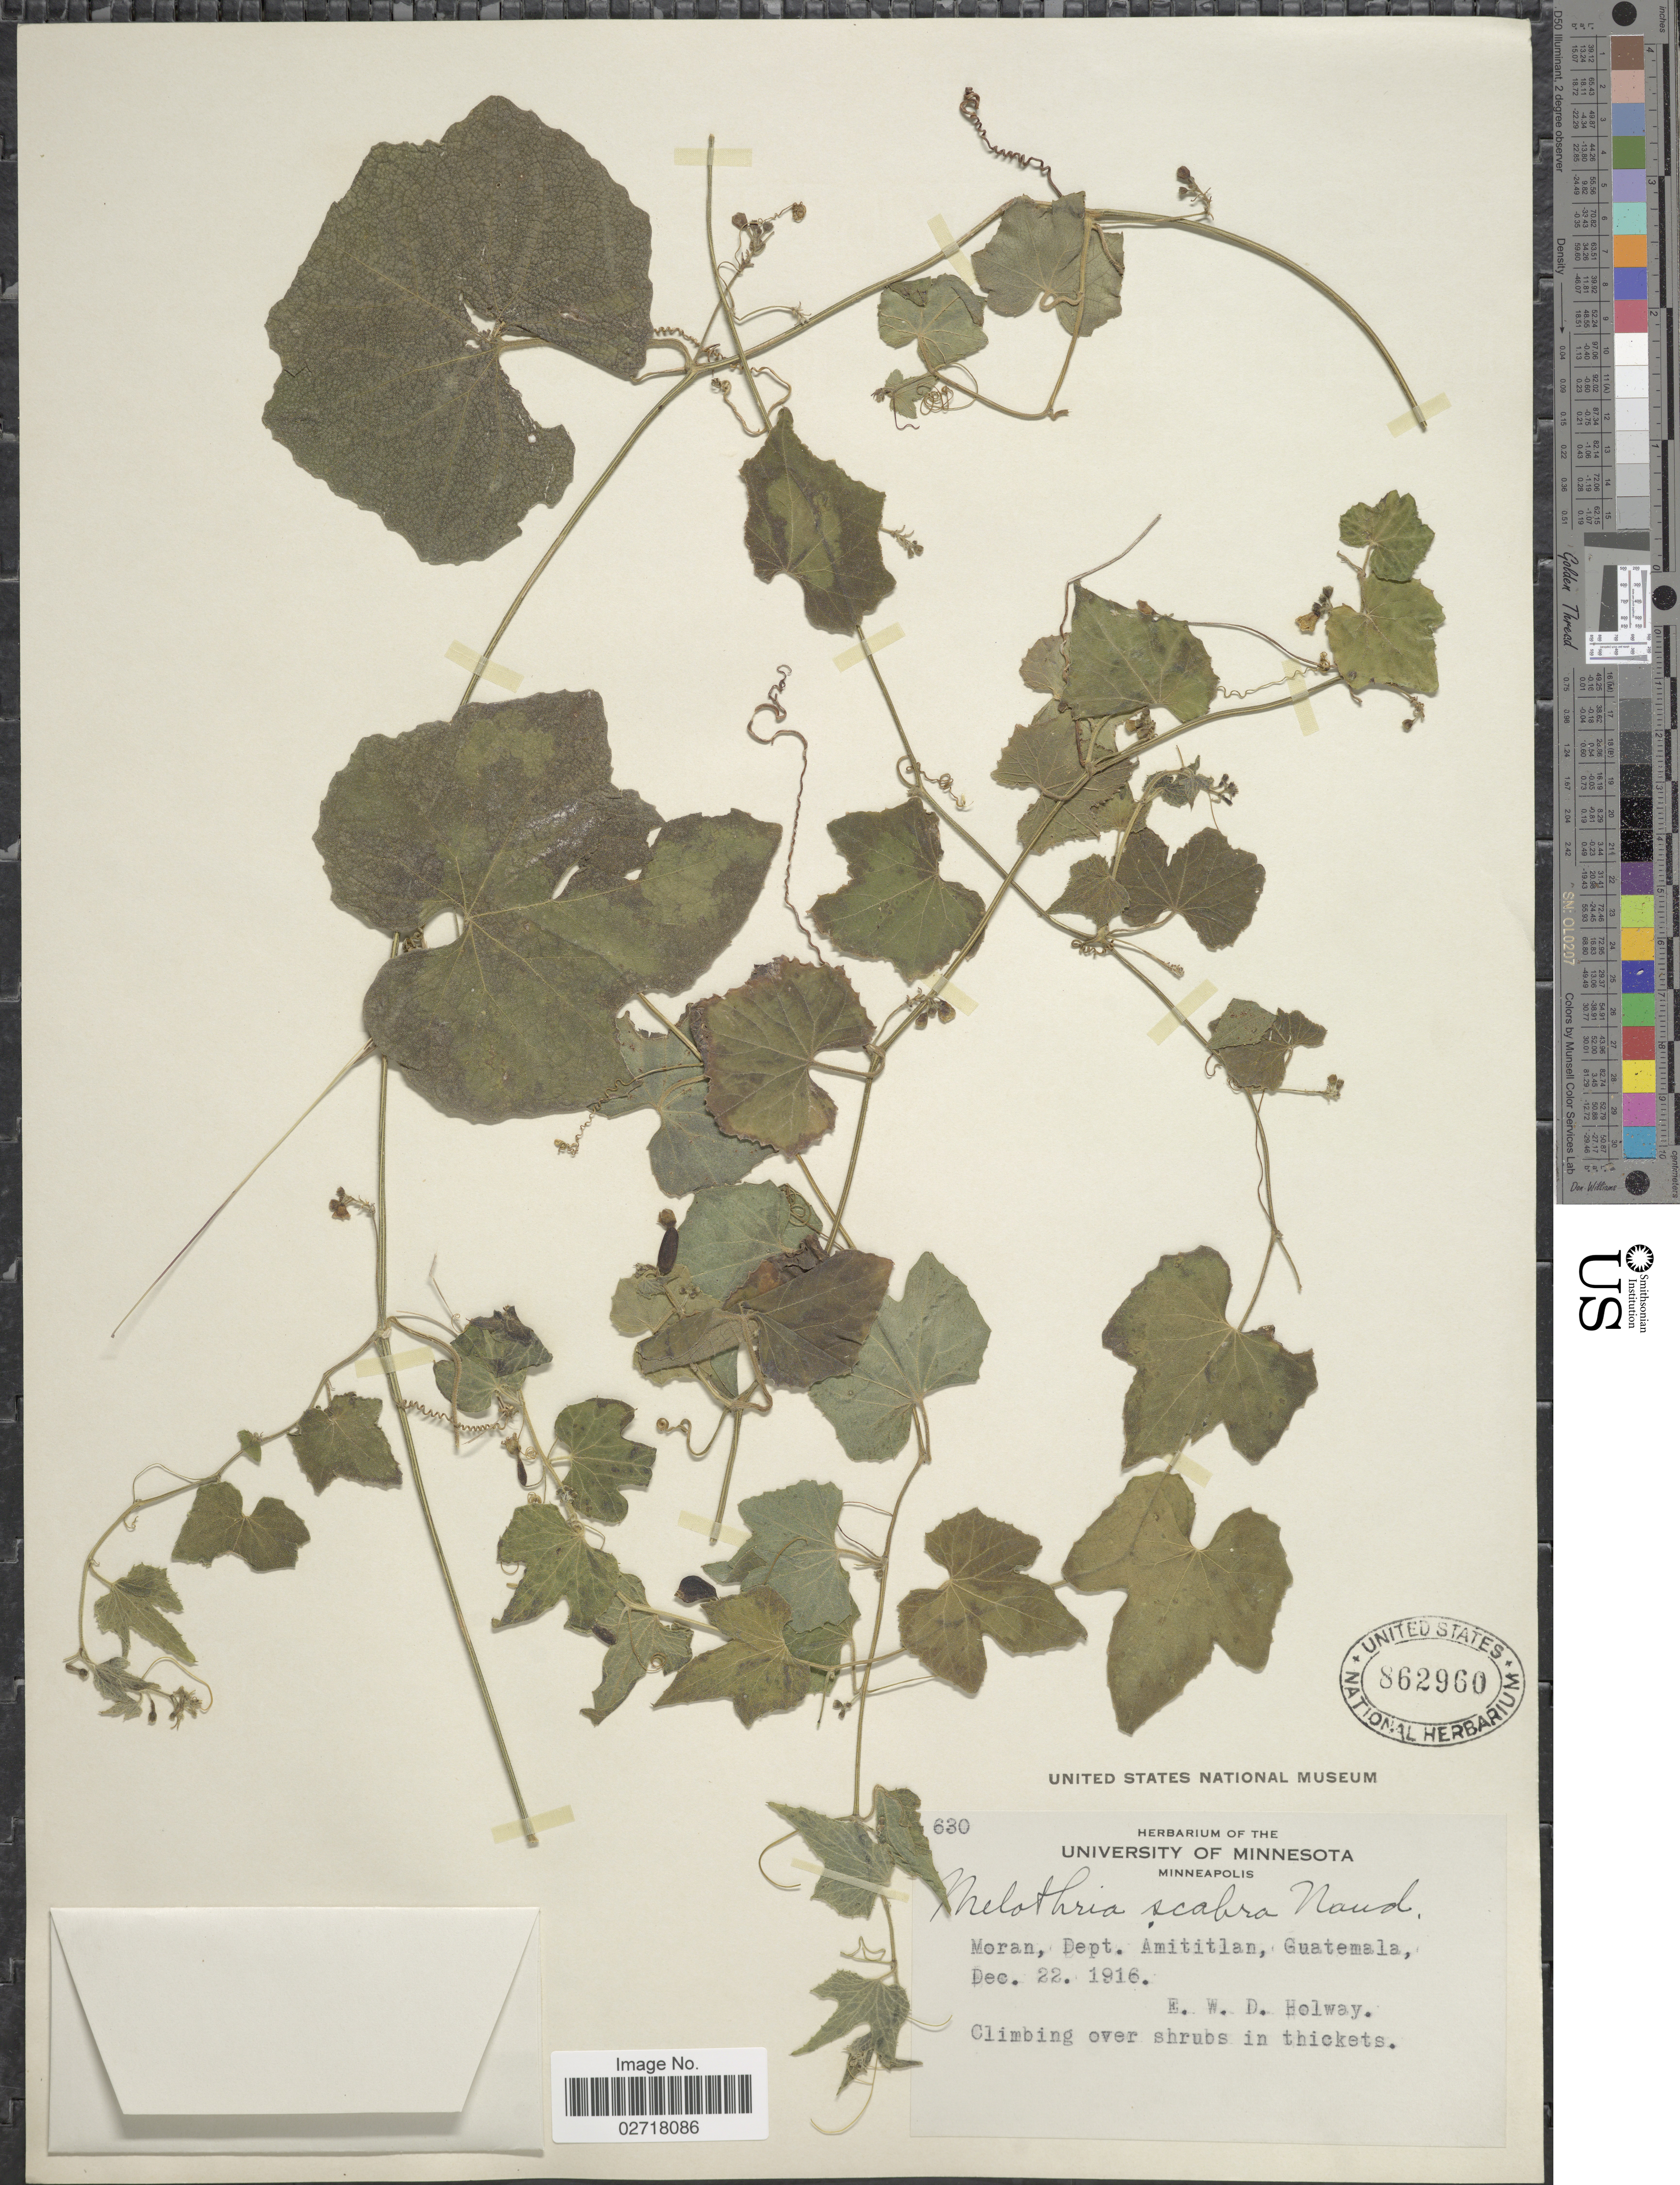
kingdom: Plantae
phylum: Tracheophyta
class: Magnoliopsida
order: Cucurbitales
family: Cucurbitaceae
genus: Melothria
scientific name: Melothria scabra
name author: Naudin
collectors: E. W. D. Holway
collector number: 630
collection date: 1916-12-22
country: Guatemala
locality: Moran, Dept. Amititlan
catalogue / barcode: US 862960